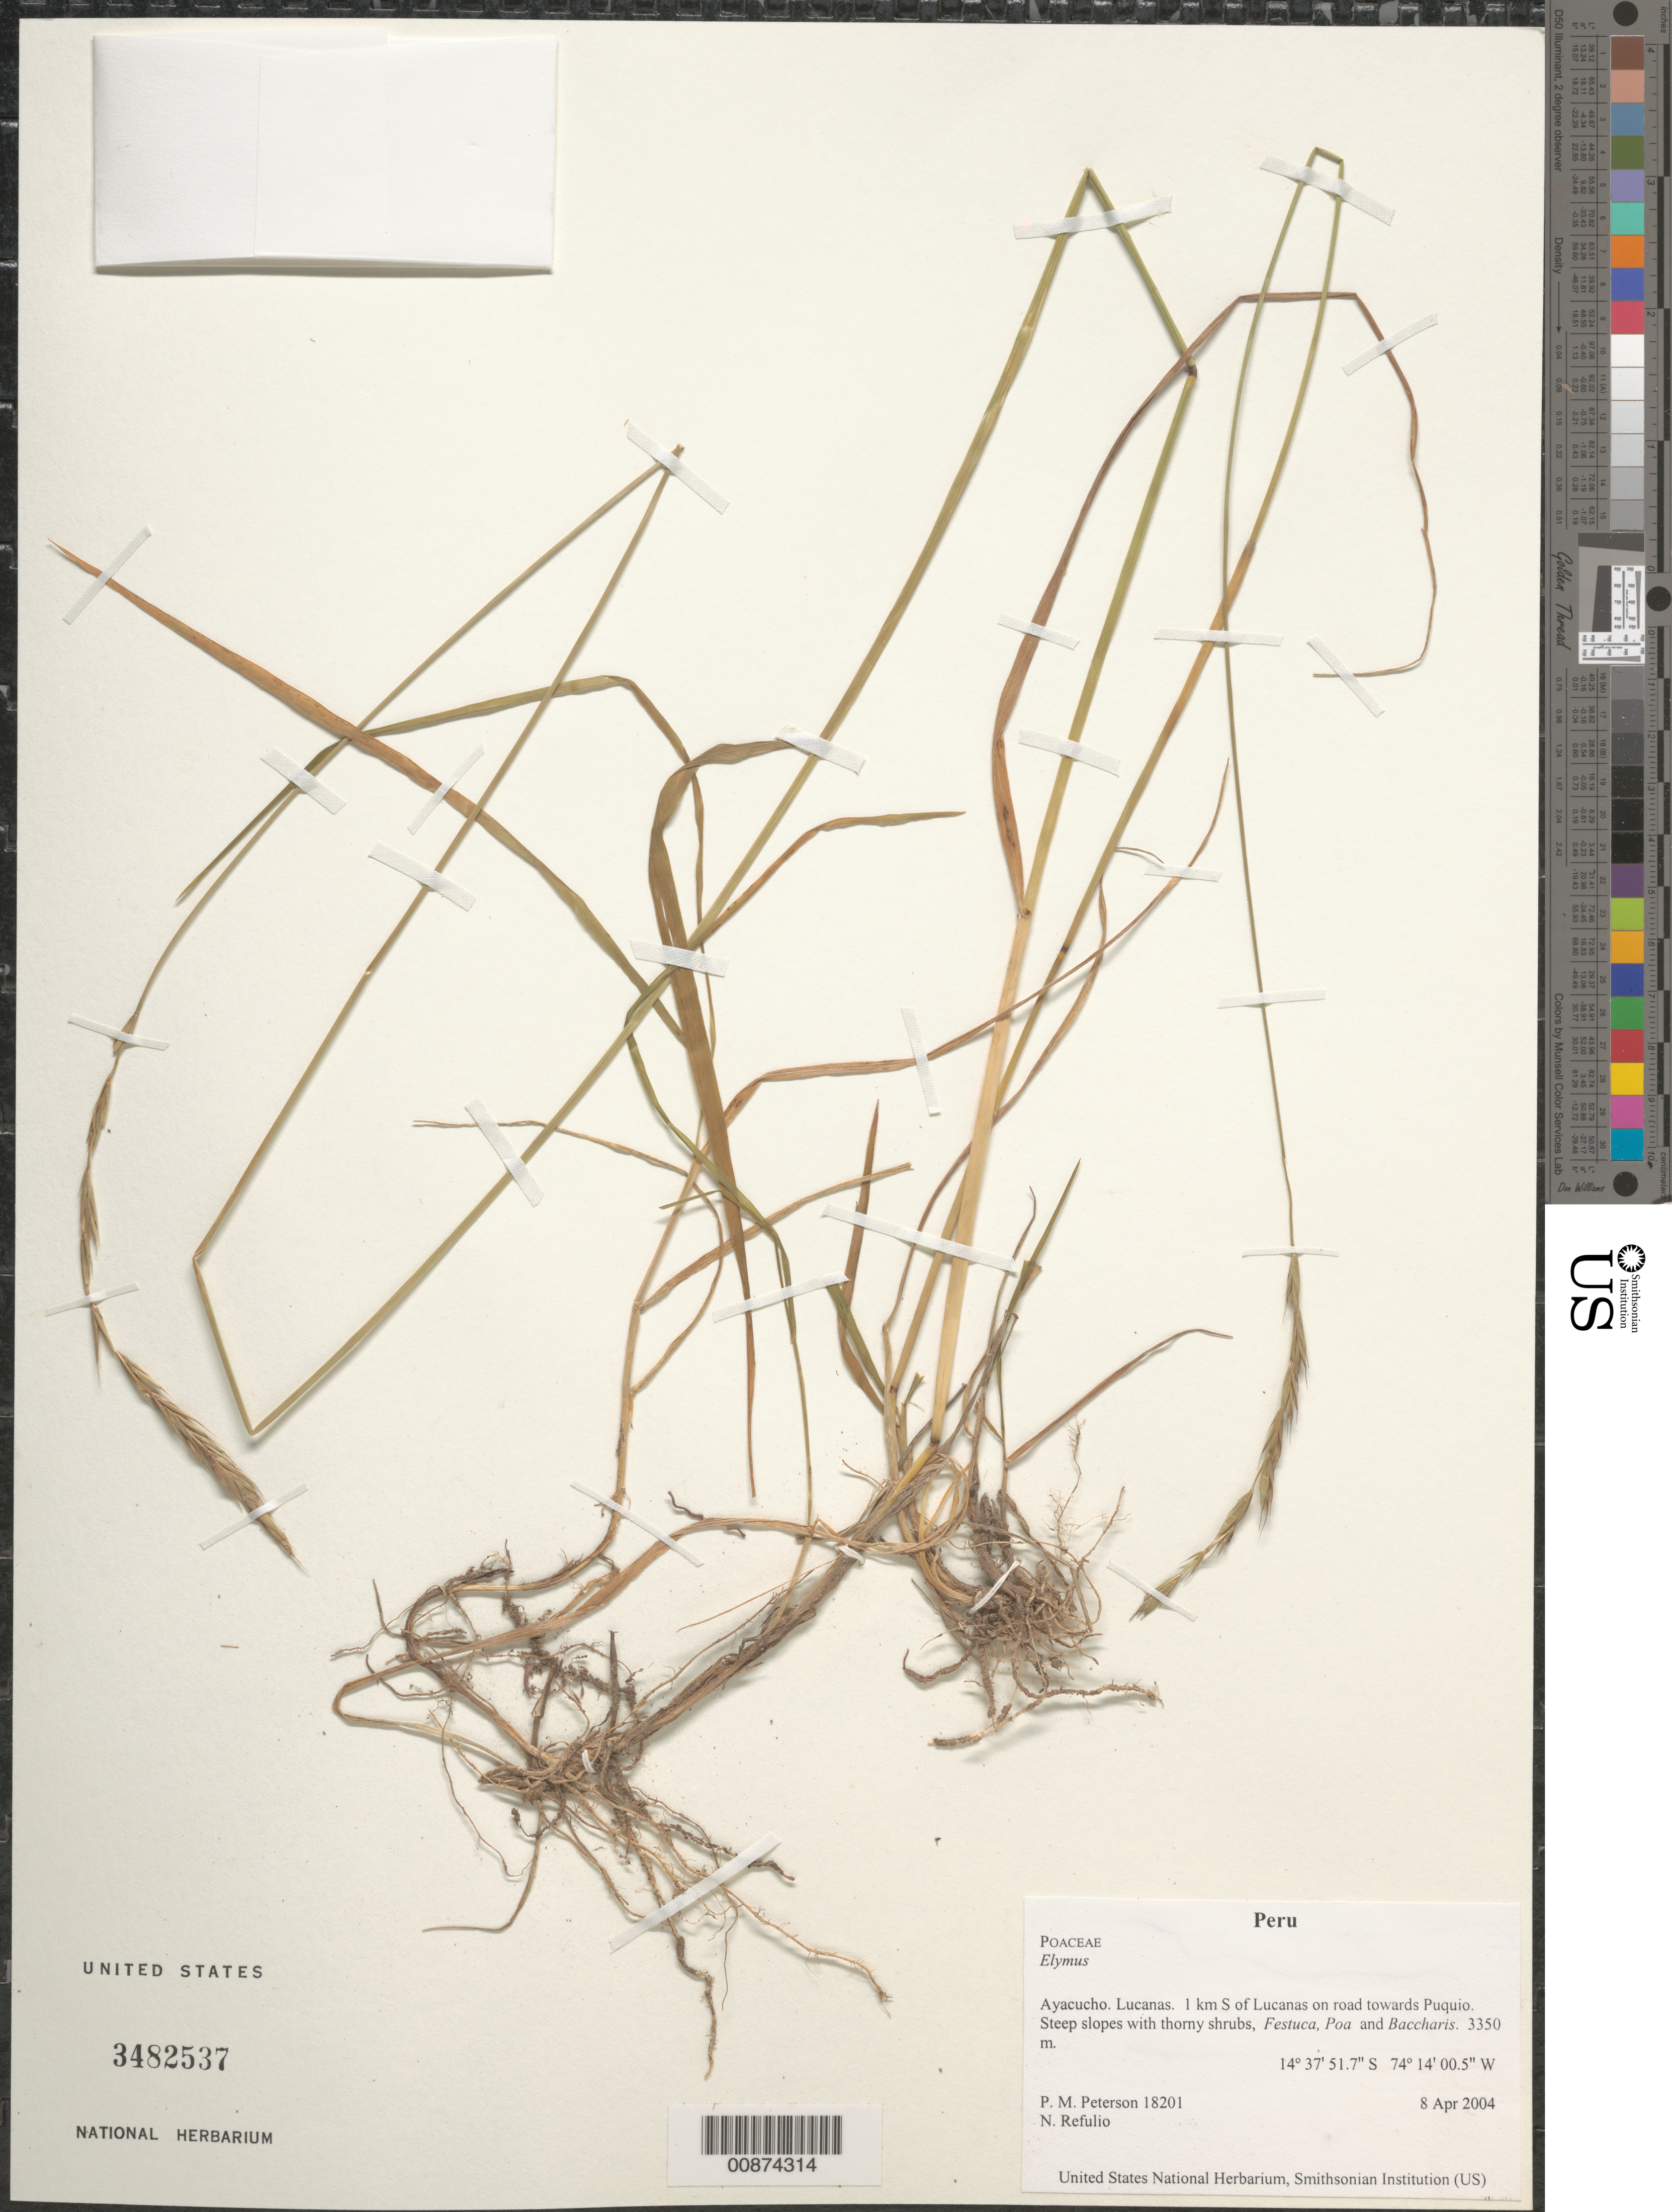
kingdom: Plantae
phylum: Tracheophyta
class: Liliopsida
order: Poales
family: Poaceae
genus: Elymus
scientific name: Elymus sp.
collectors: P. M. Peterson & N. Refulio-Rodríguez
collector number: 18201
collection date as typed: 08 Apr 2004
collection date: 2004-04-08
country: Peru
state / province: Ayacucho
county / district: Lucanas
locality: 1 km S of Lucanas on road towards Puquio. Steep slopes with thorny shrubs, Festuca, Poa and Baccharis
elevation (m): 3350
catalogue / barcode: US 3482537